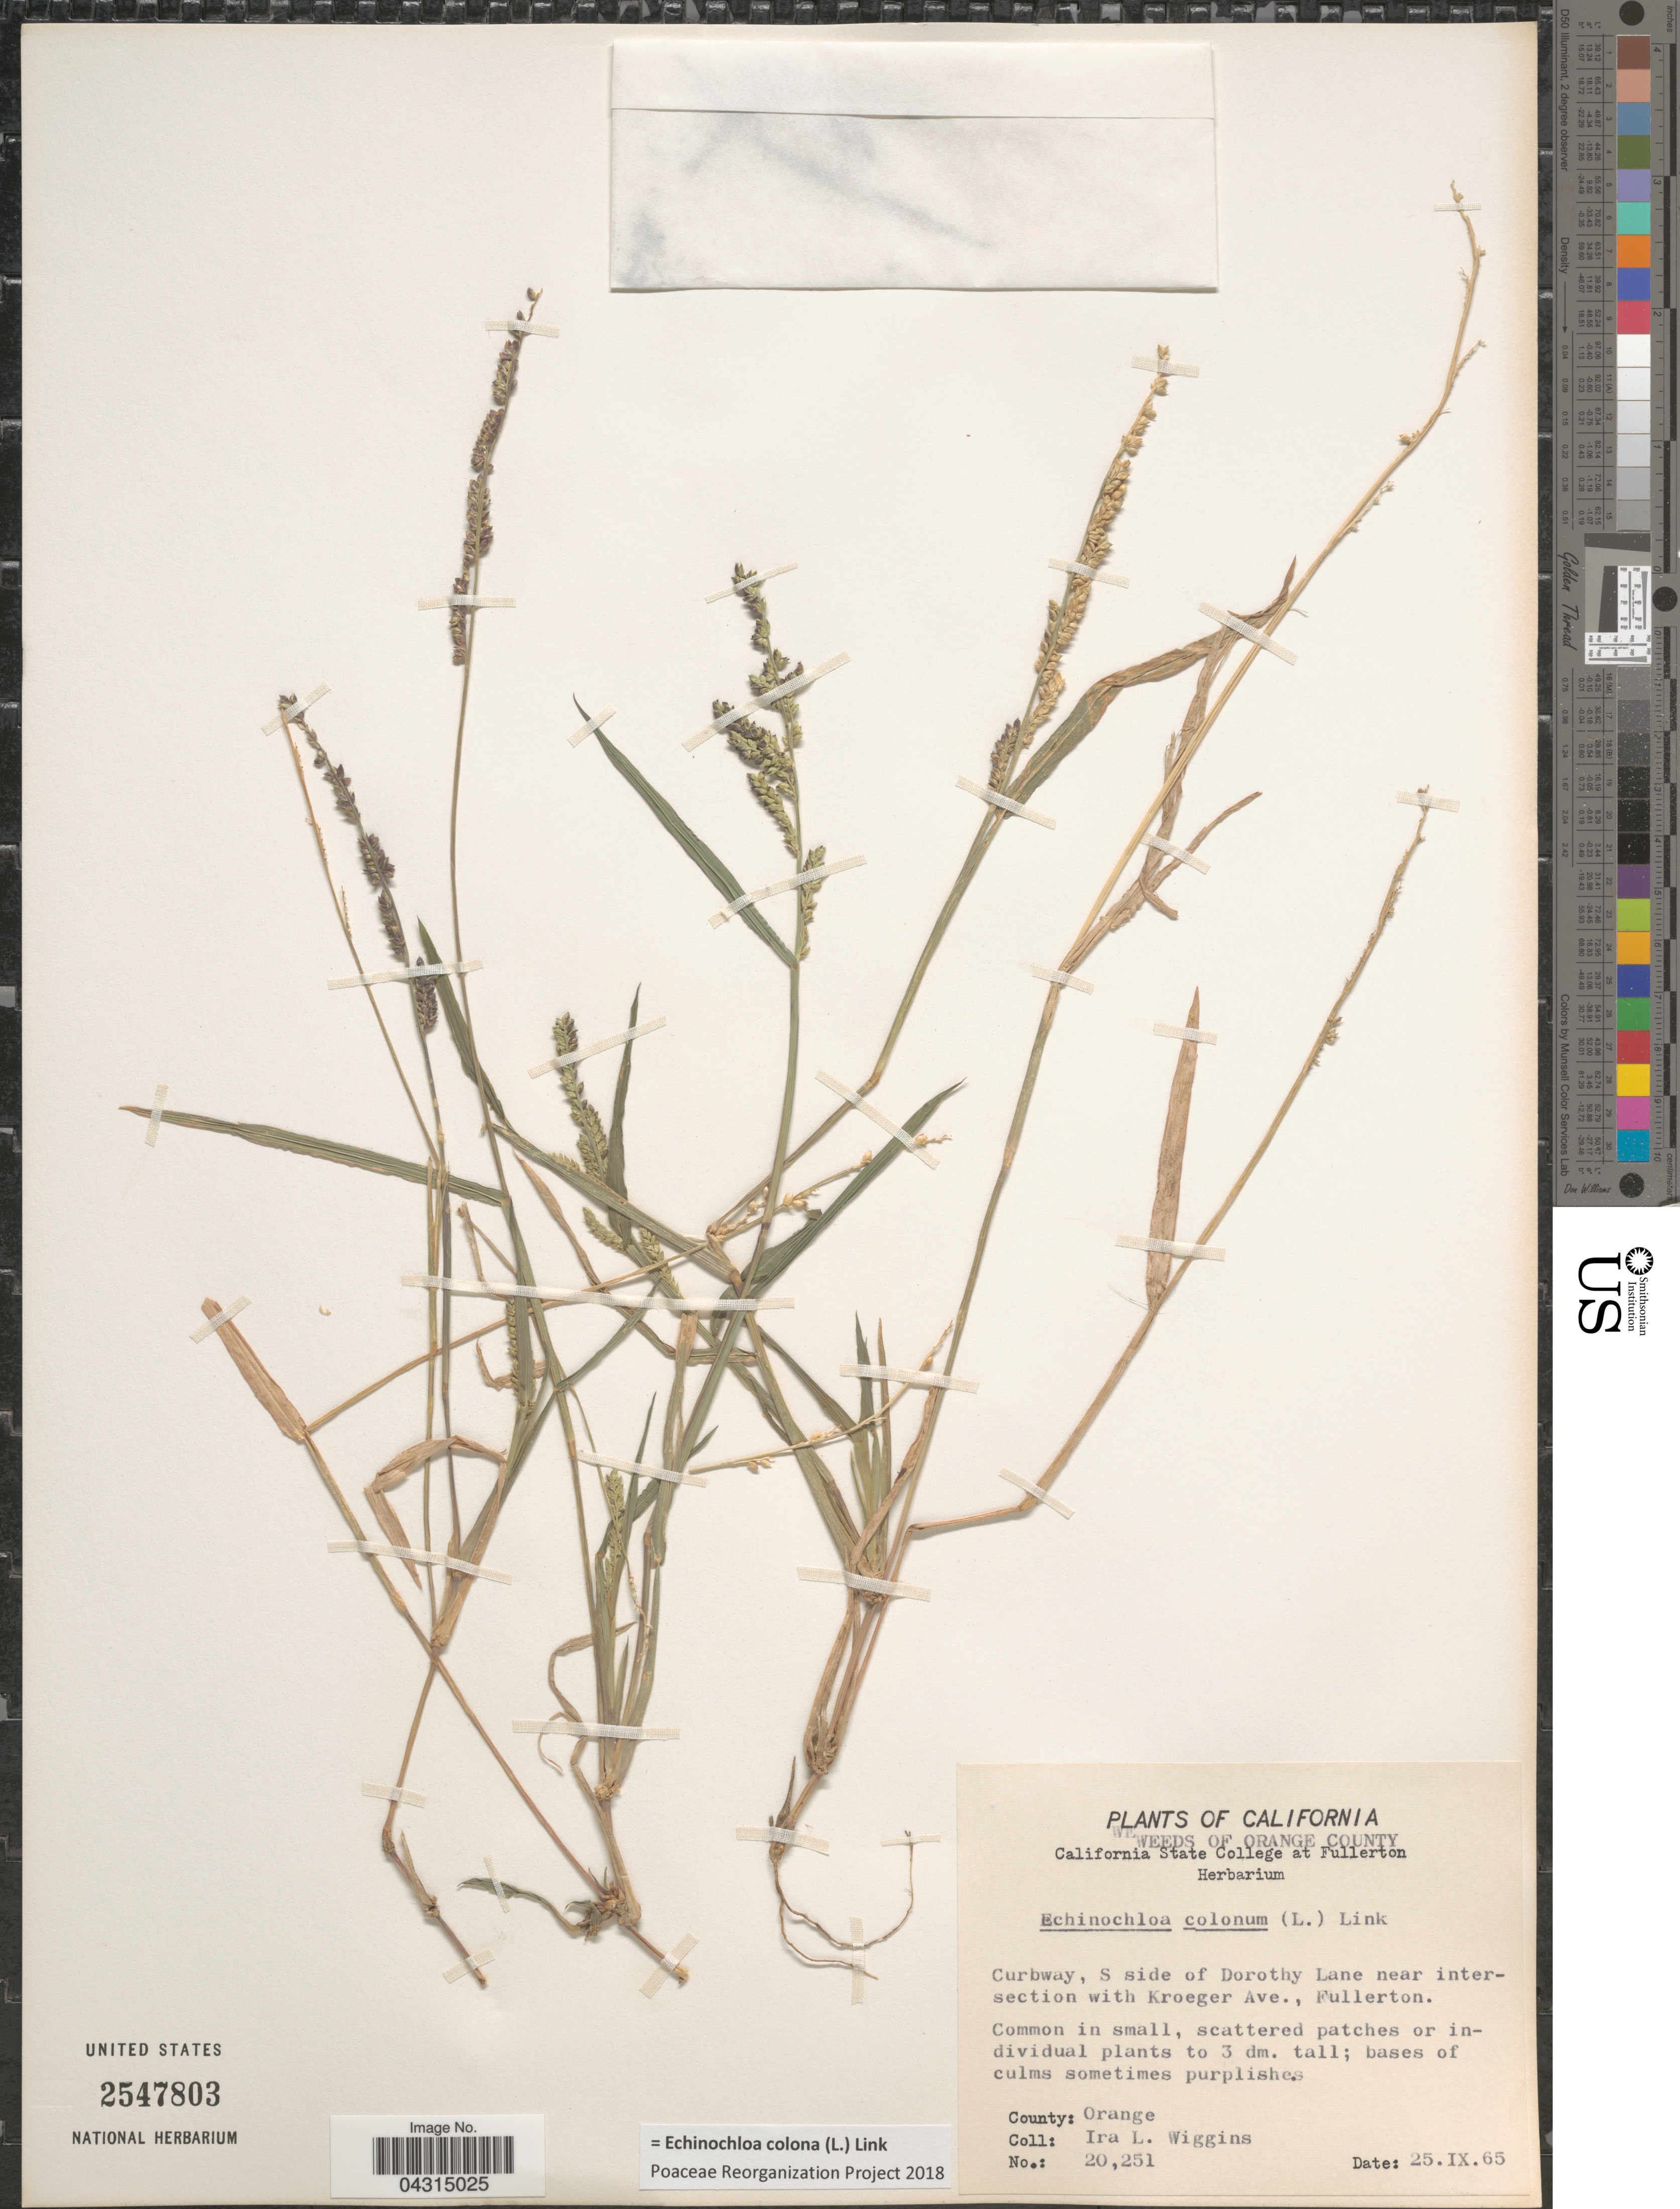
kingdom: Plantae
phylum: Tracheophyta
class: Liliopsida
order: Poales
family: Poaceae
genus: Echinochloa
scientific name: Echinochloa colona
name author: (L.) Link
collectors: I. L. Wiggins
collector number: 20251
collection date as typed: Transcribed d/m/y: 25/9/65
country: United States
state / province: California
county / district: Orange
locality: Weeds of Orange County. Curbway, S side of Dorothy Lane near intersection with Kroeger Ave., Fullerton. County: Orange.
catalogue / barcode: US 2547803